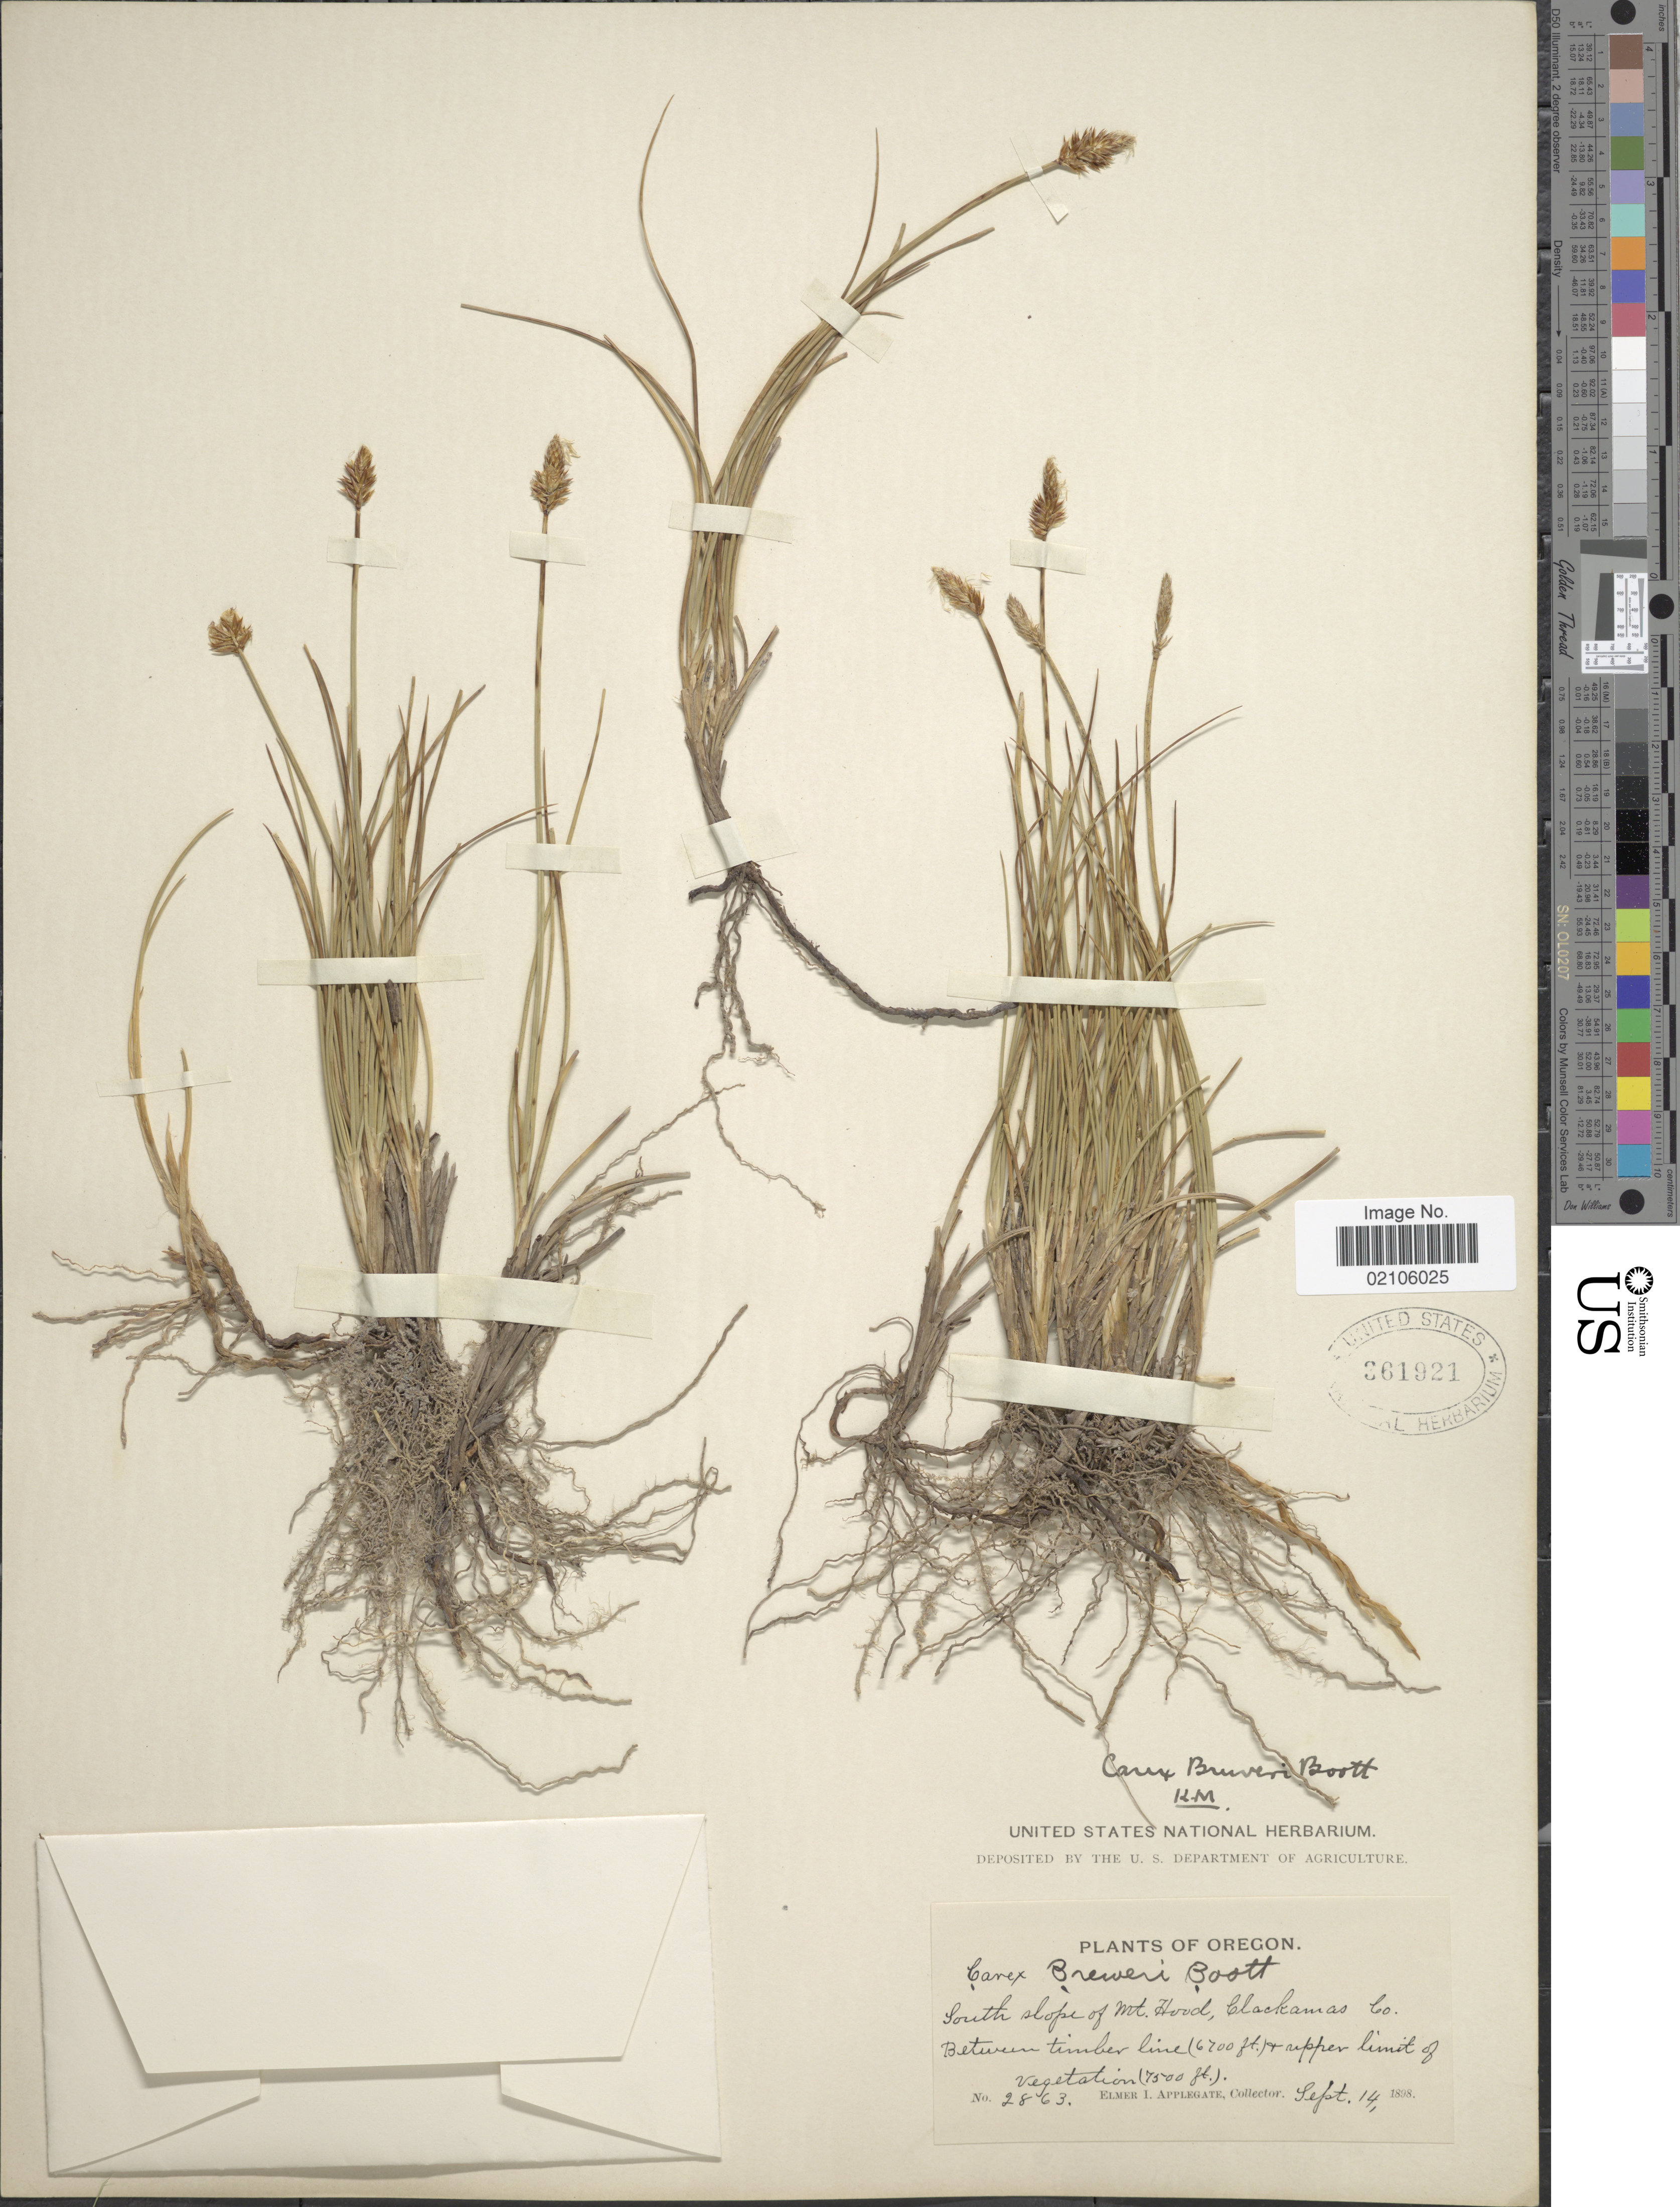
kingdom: Plantae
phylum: Tracheophyta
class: Liliopsida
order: Poales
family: Cyperaceae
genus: Carex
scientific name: Carex breweri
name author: Boott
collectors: E. I. Applegate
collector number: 2863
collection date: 1898-09-14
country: United States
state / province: Oregon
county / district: Clackamas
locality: South slope of Mt Hood, Clackamas Co. Between timber line + upper limit of vegetation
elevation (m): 2042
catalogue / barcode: US 361921